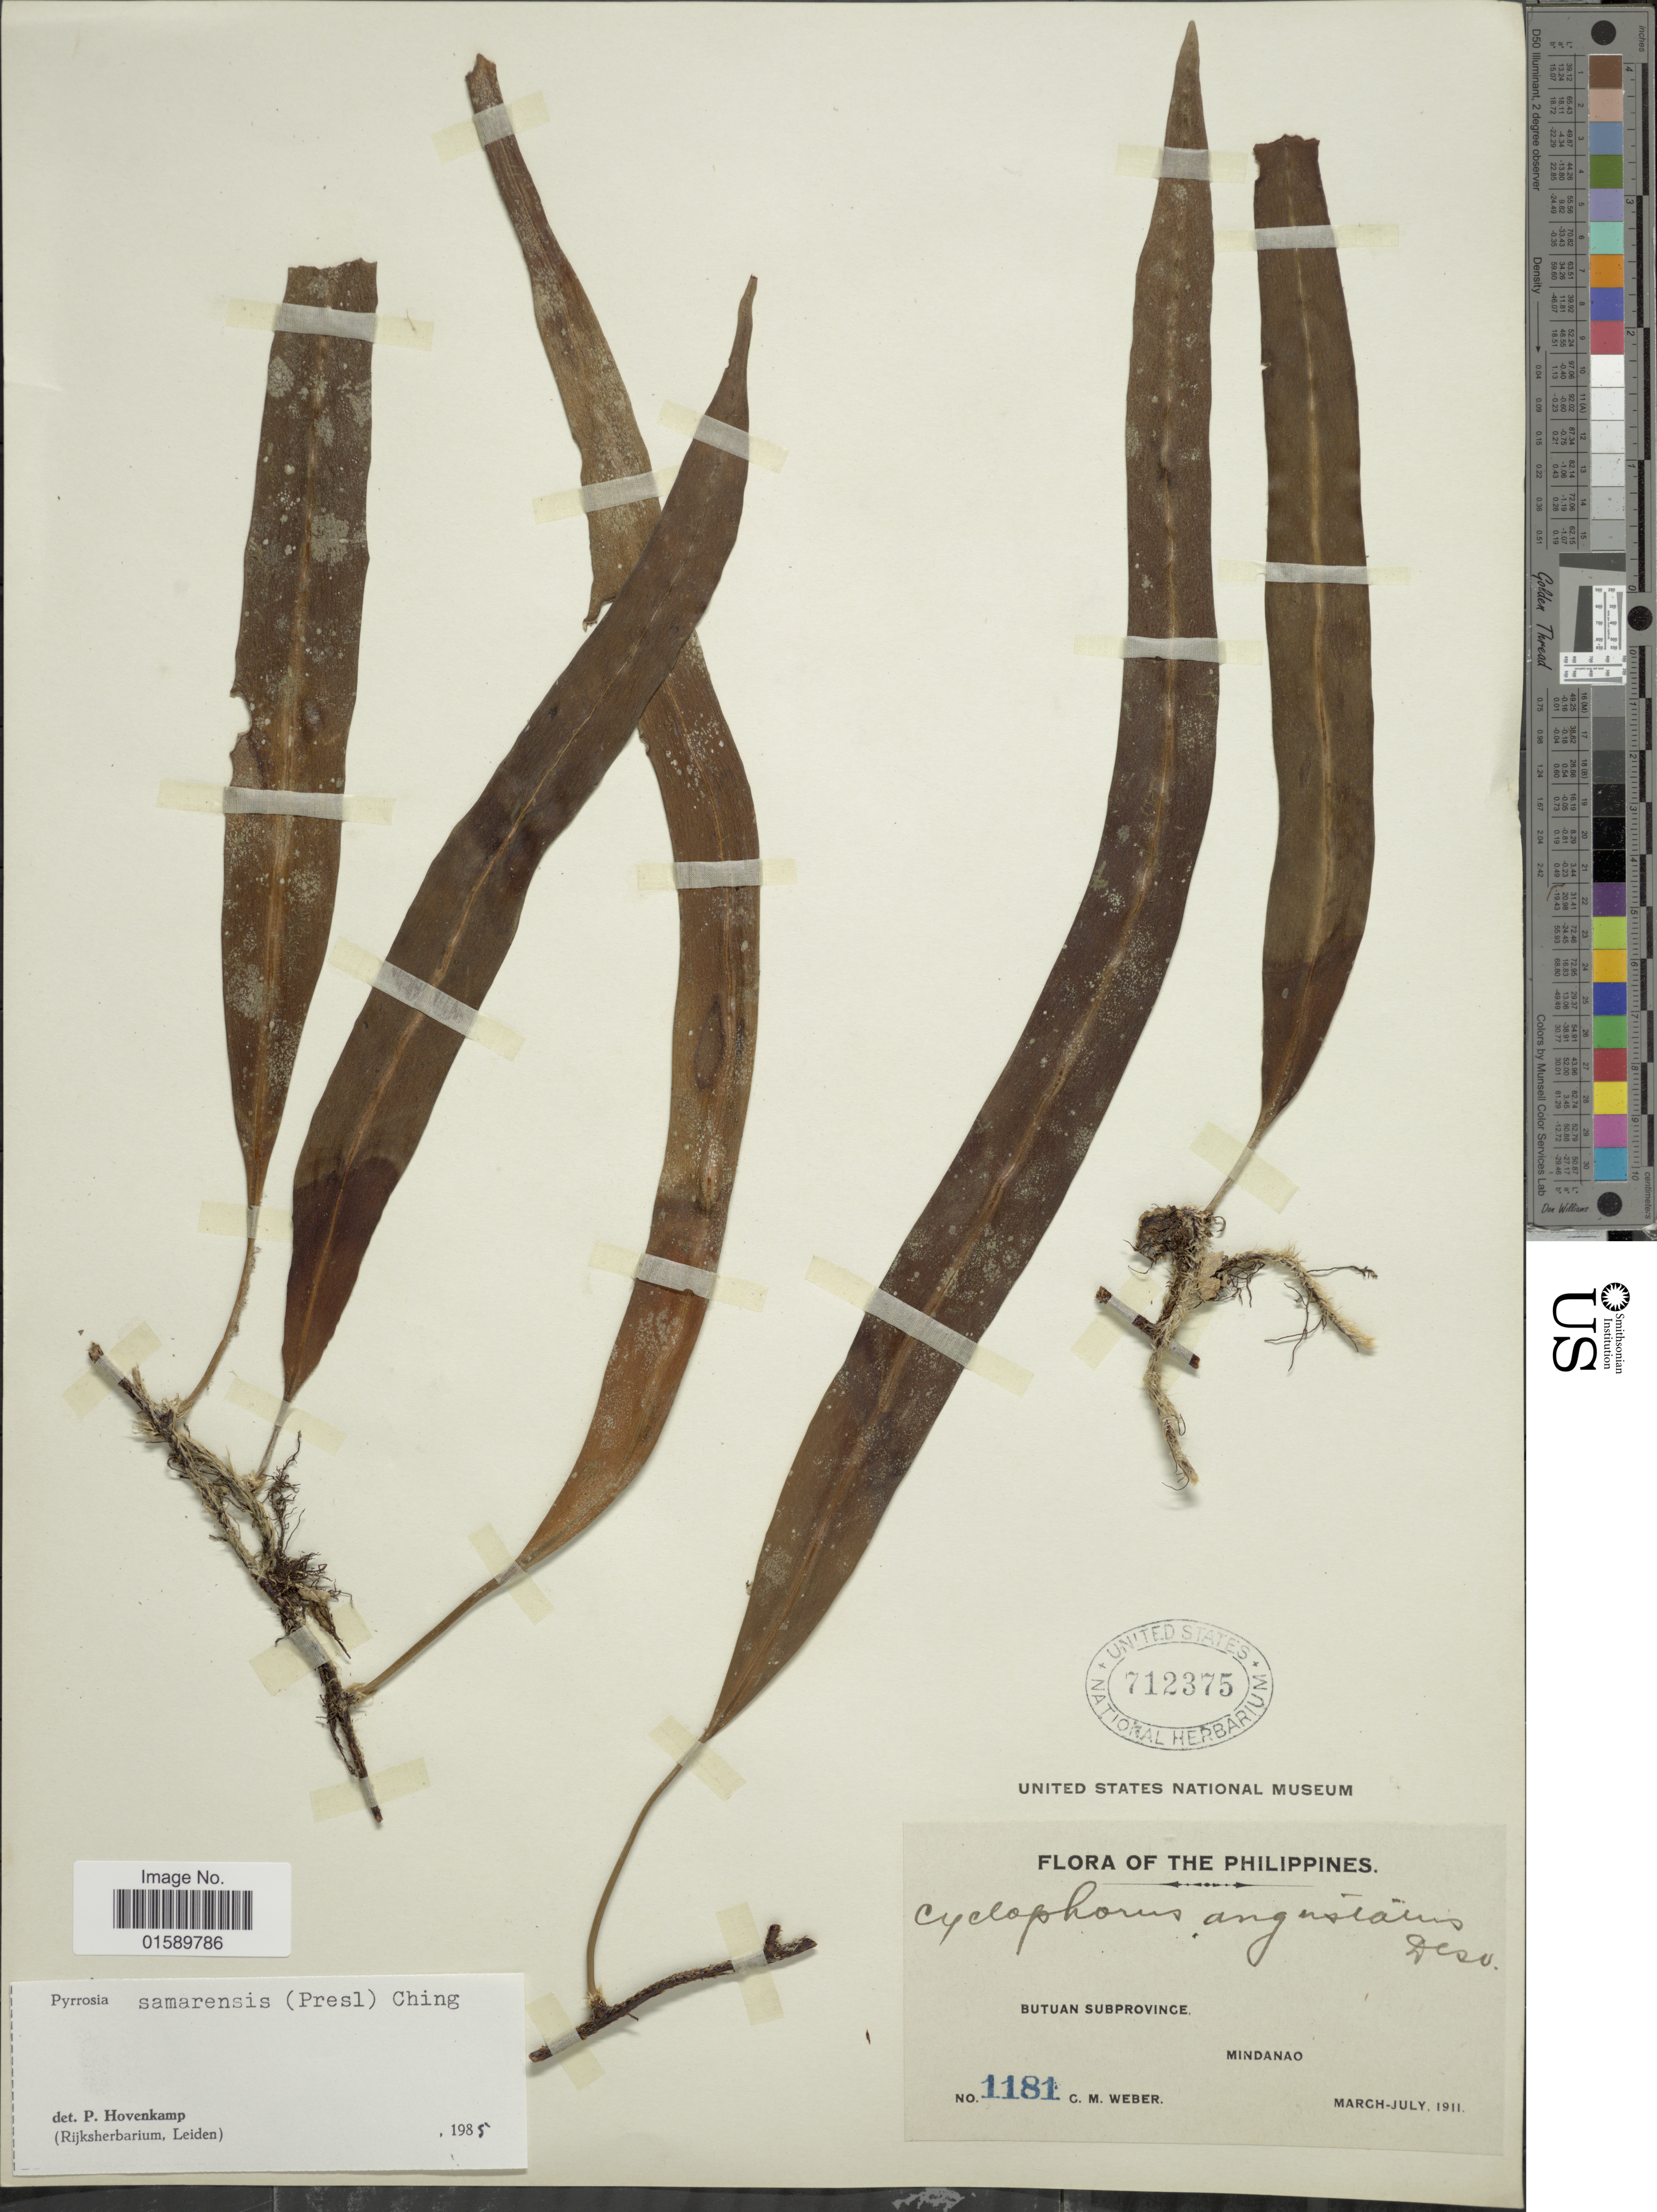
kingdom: Plantae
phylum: Tracheophyta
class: Polypodiopsida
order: Polypodiales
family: Polypodiaceae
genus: Pyrrosia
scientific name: Pyrrosia samarensis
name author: (C. Presl) Ching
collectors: C. M. Weber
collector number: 1181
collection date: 1911-03/1911-07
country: Philippines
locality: Butuan Subprovince, Mindanao.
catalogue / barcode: US 712375